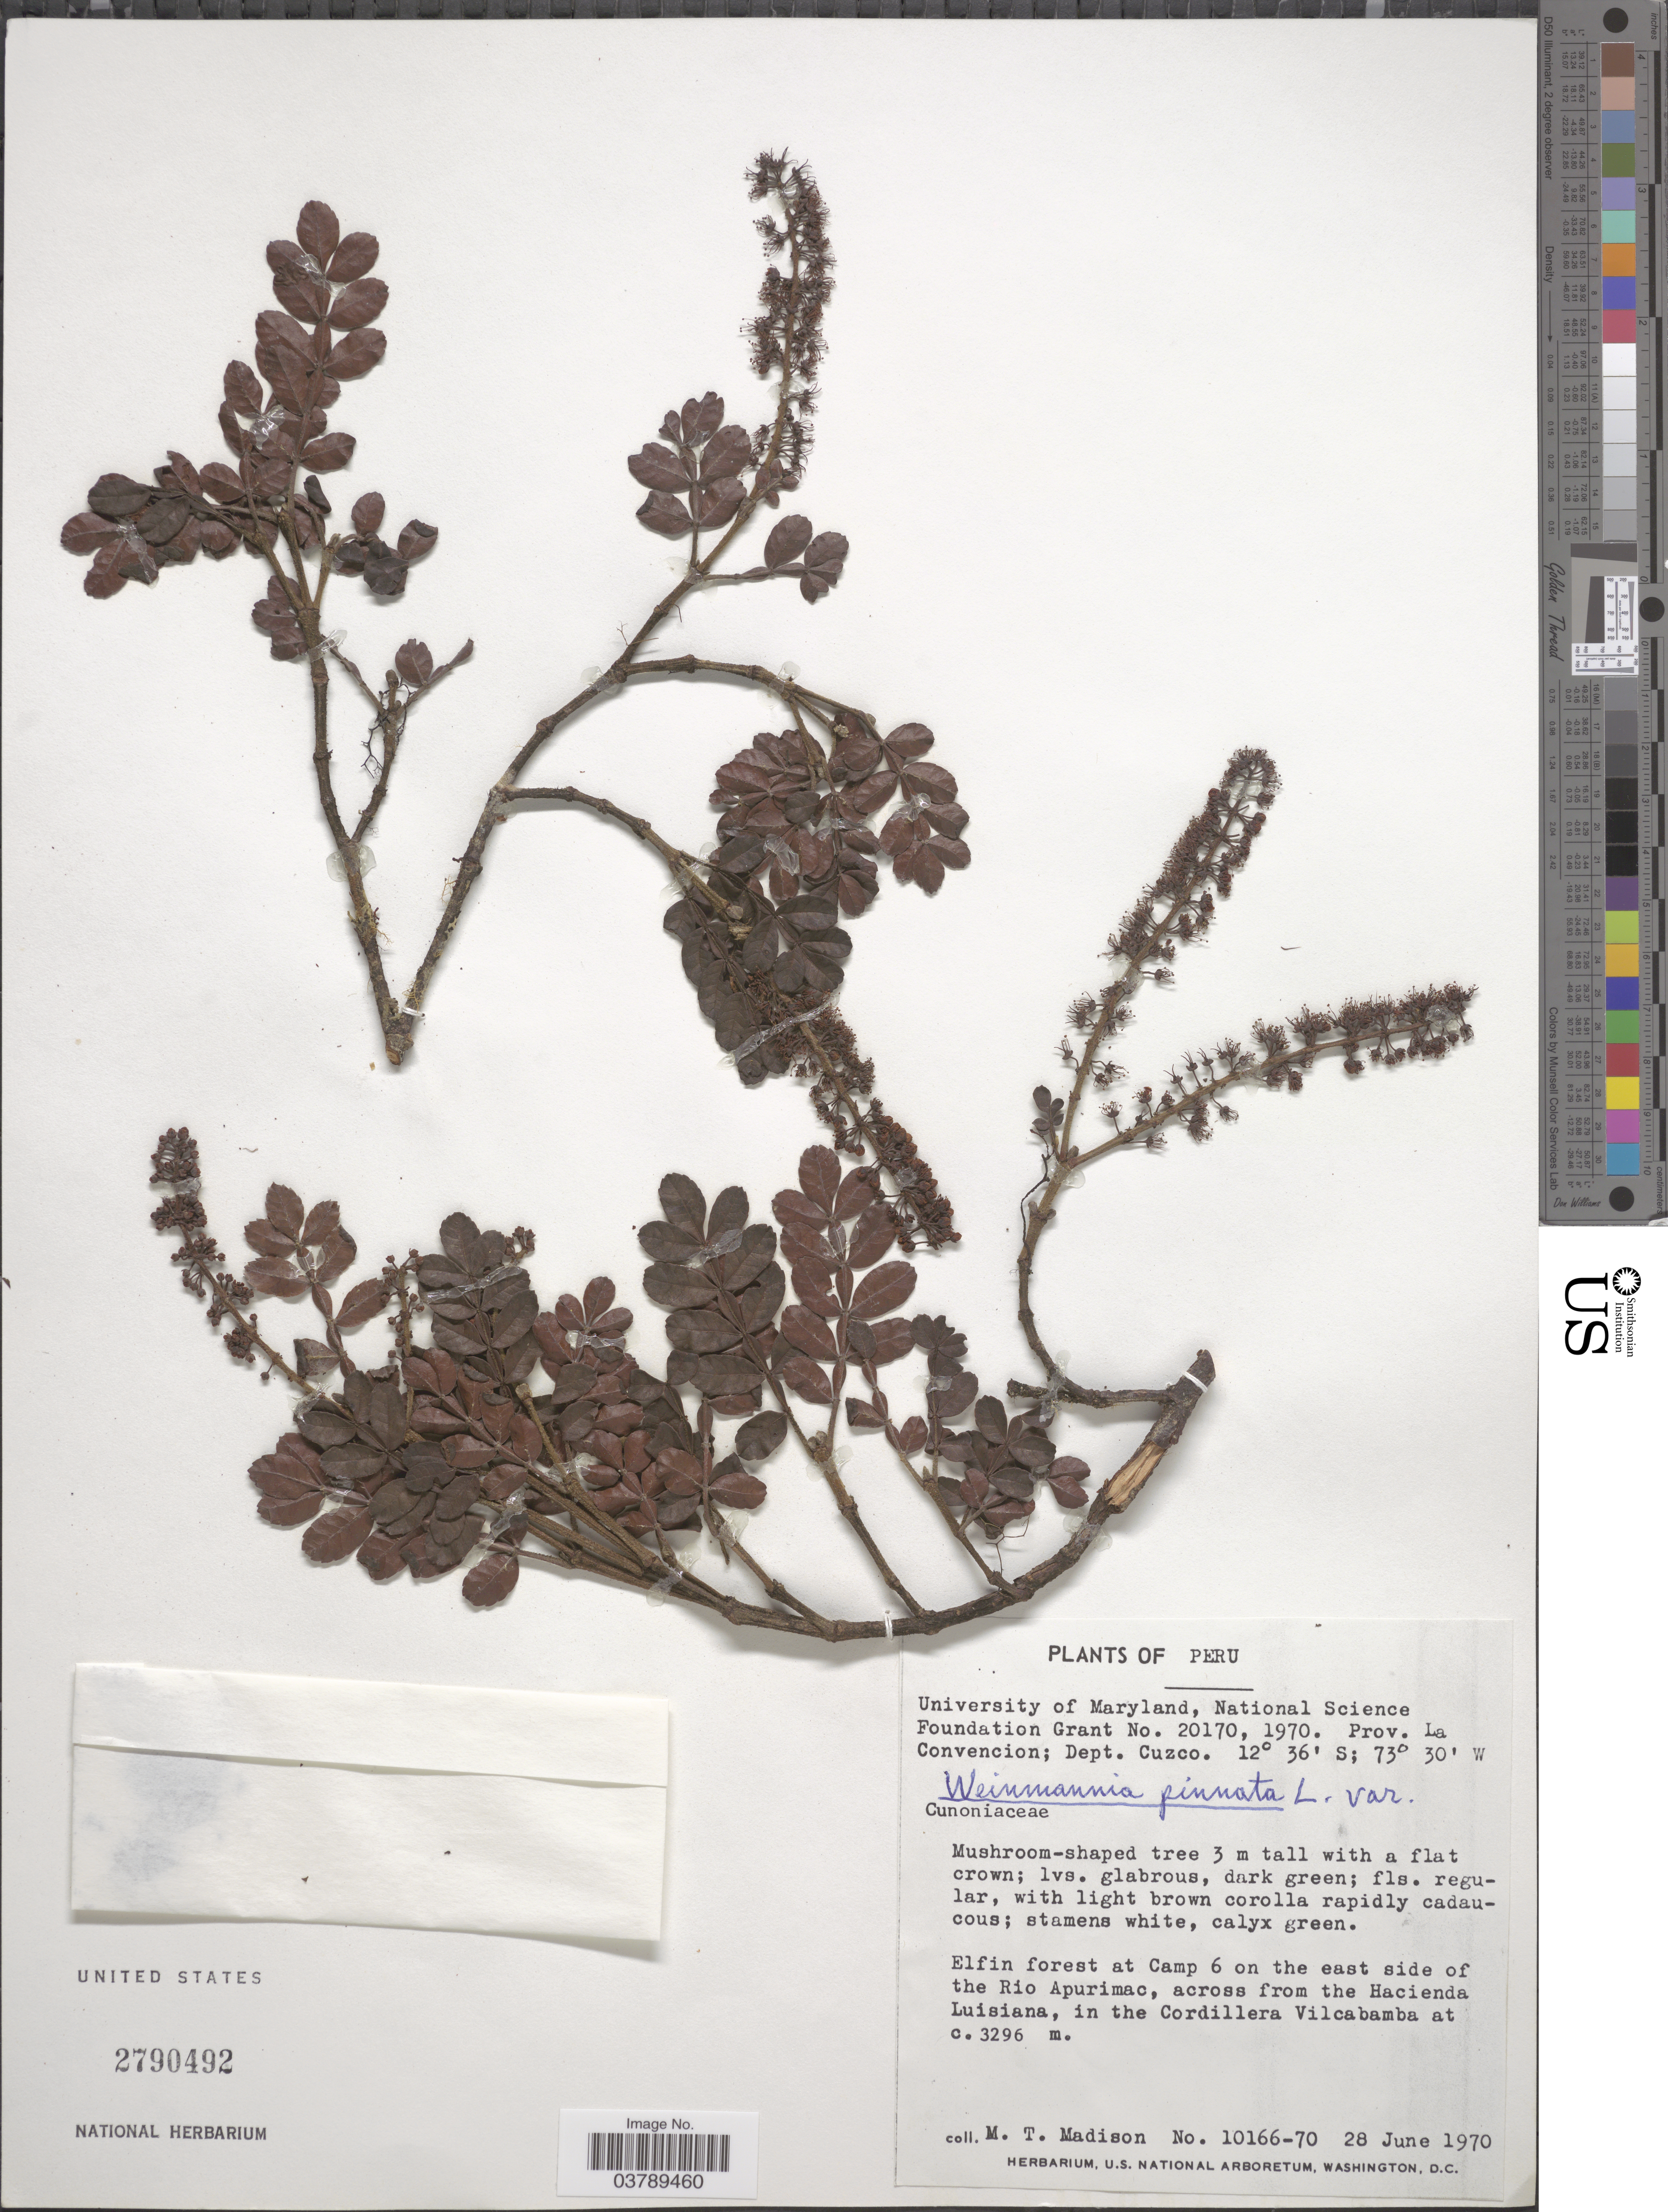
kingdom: Plantae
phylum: Tracheophyta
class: Magnoliopsida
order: Oxalidales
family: Cunoniaceae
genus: Weinmannia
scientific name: Weinmannia pinnata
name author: L.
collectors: M. T. Madison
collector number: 10166-70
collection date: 1970-06-28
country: Peru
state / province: Cusco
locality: Elfin forest at Camp 6 on the east side of the Rio Apurimac, across from the Hacienda Luisiana, in the Cordillera Vilcabamba.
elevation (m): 3296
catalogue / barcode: US 2790492